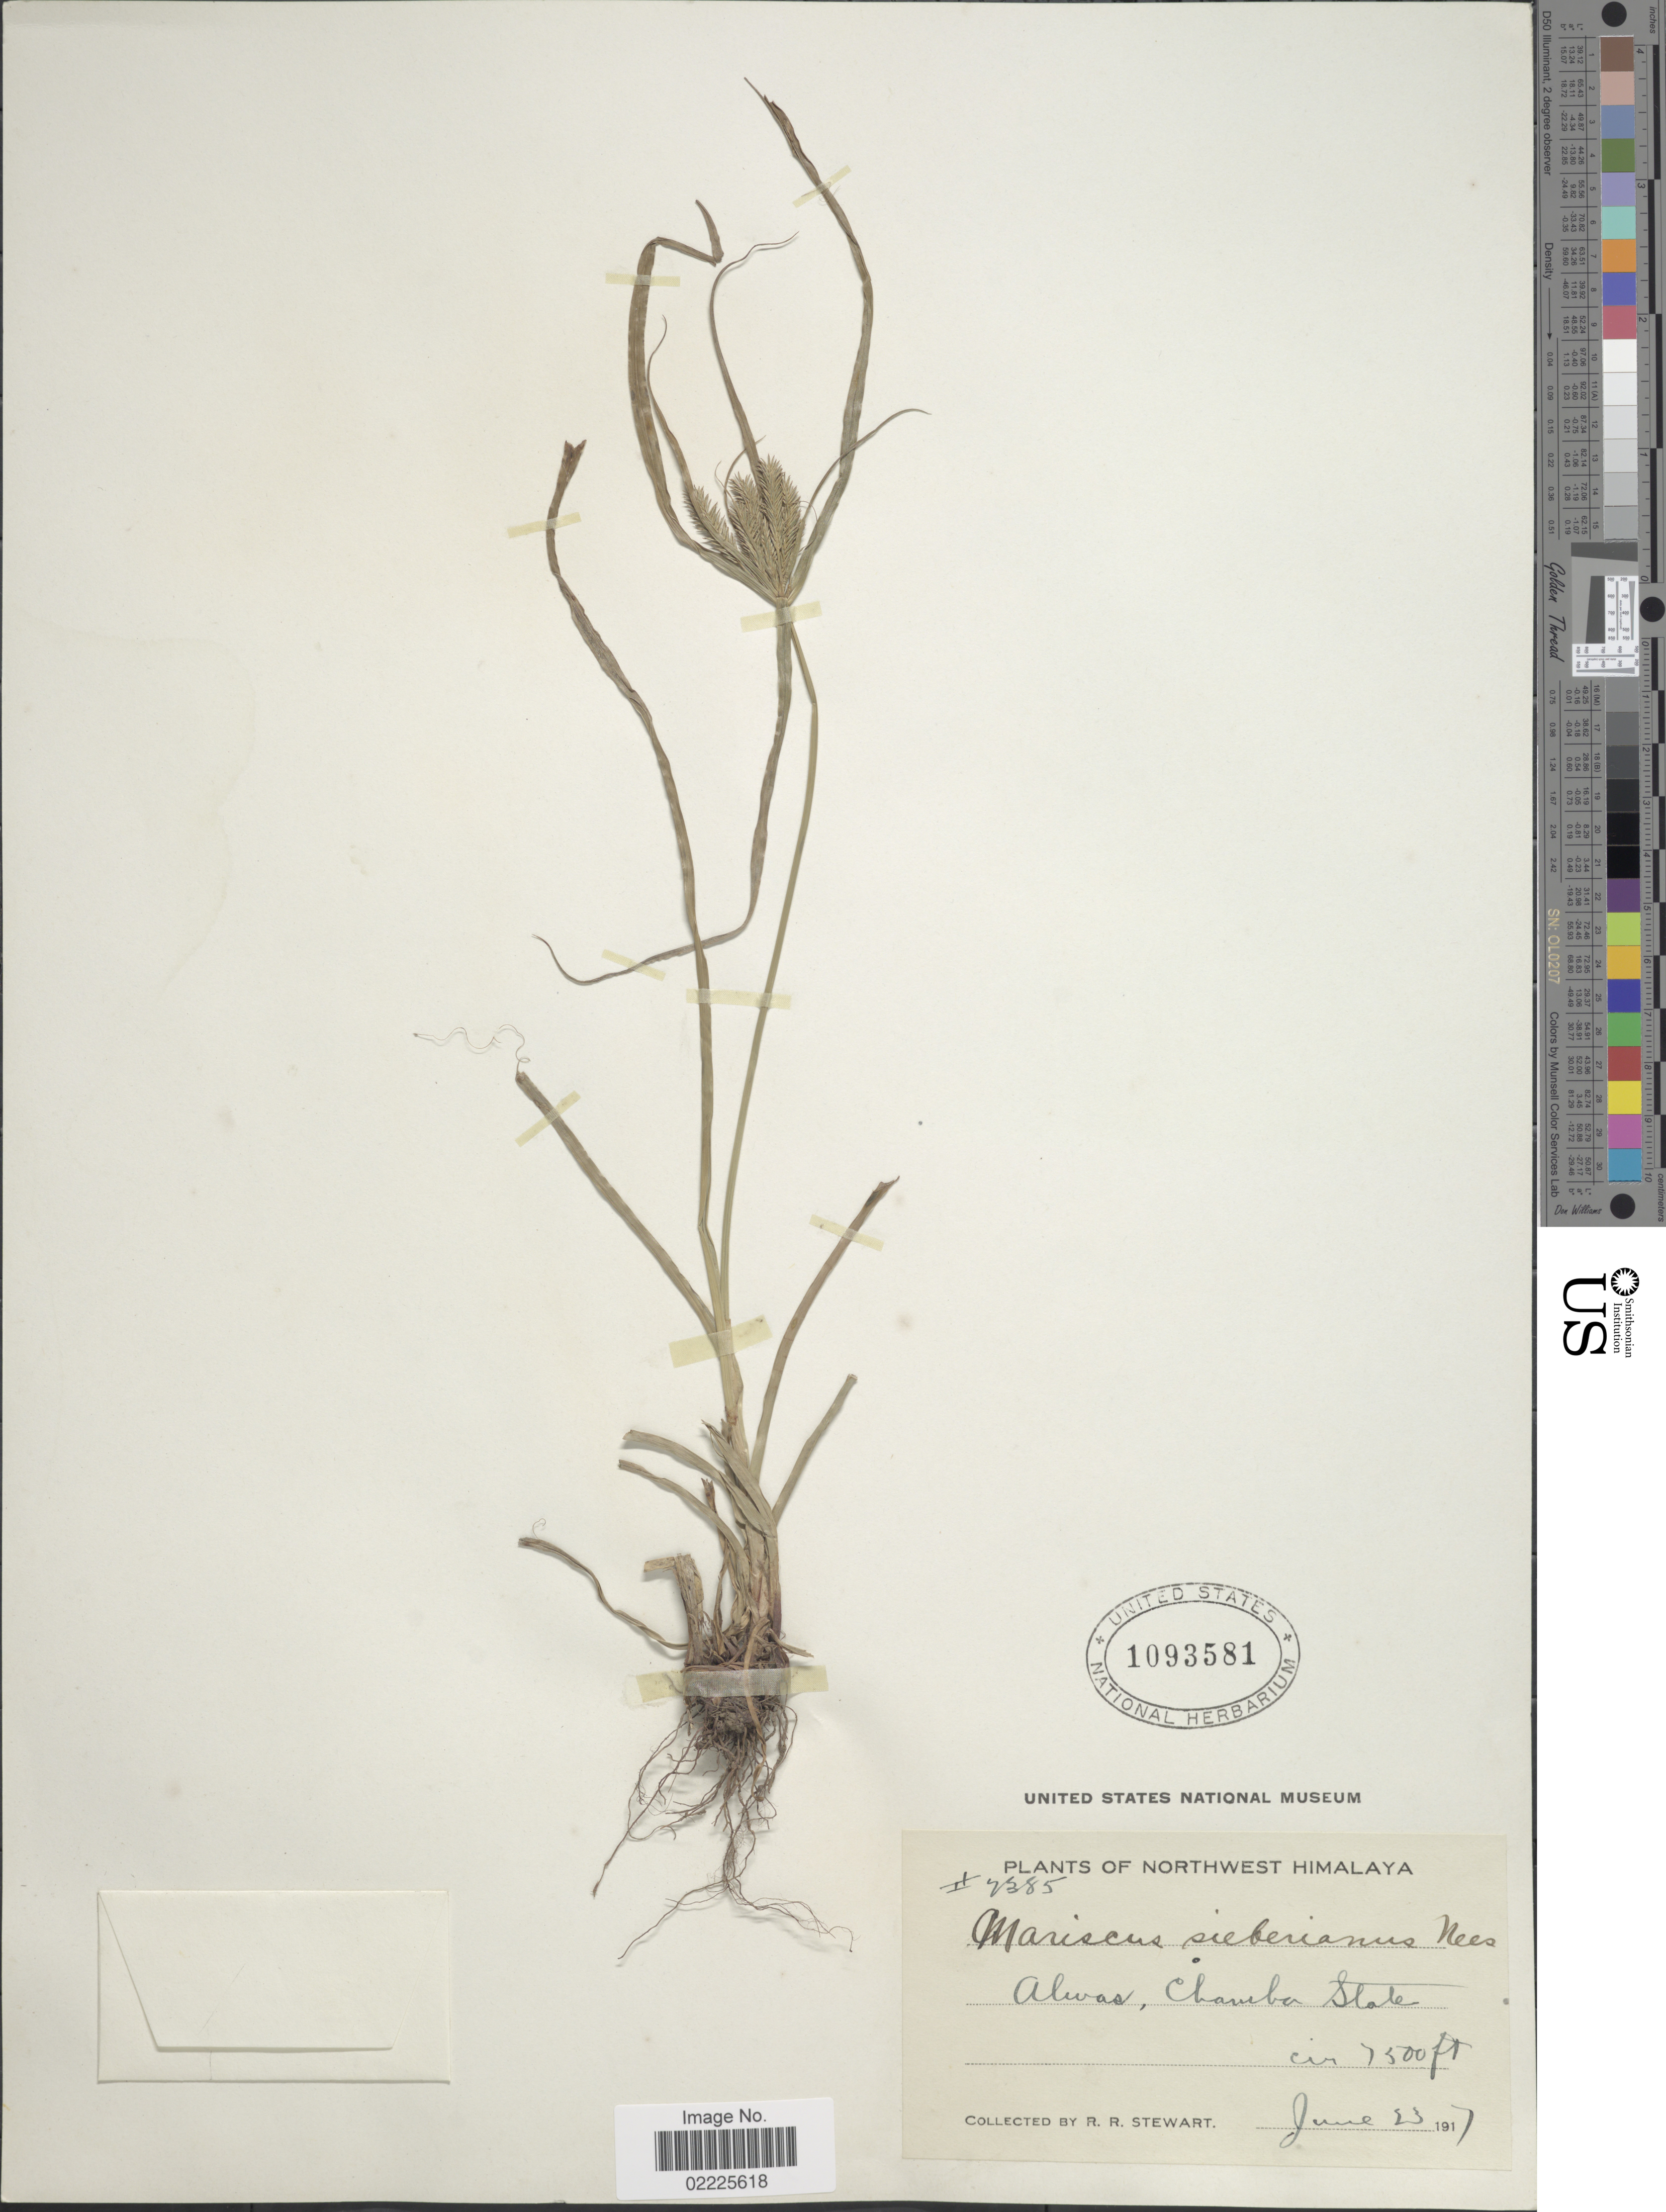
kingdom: Plantae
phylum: Tracheophyta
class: Liliopsida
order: Poales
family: Cyperaceae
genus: Cyperus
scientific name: Cyperus cyperoides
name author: (L.) Kuntze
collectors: R. R. Stewart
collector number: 7385*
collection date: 1917-06-23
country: India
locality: Northwest Himalaya, Alwas, Chamba State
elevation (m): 2286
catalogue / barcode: US 1093581